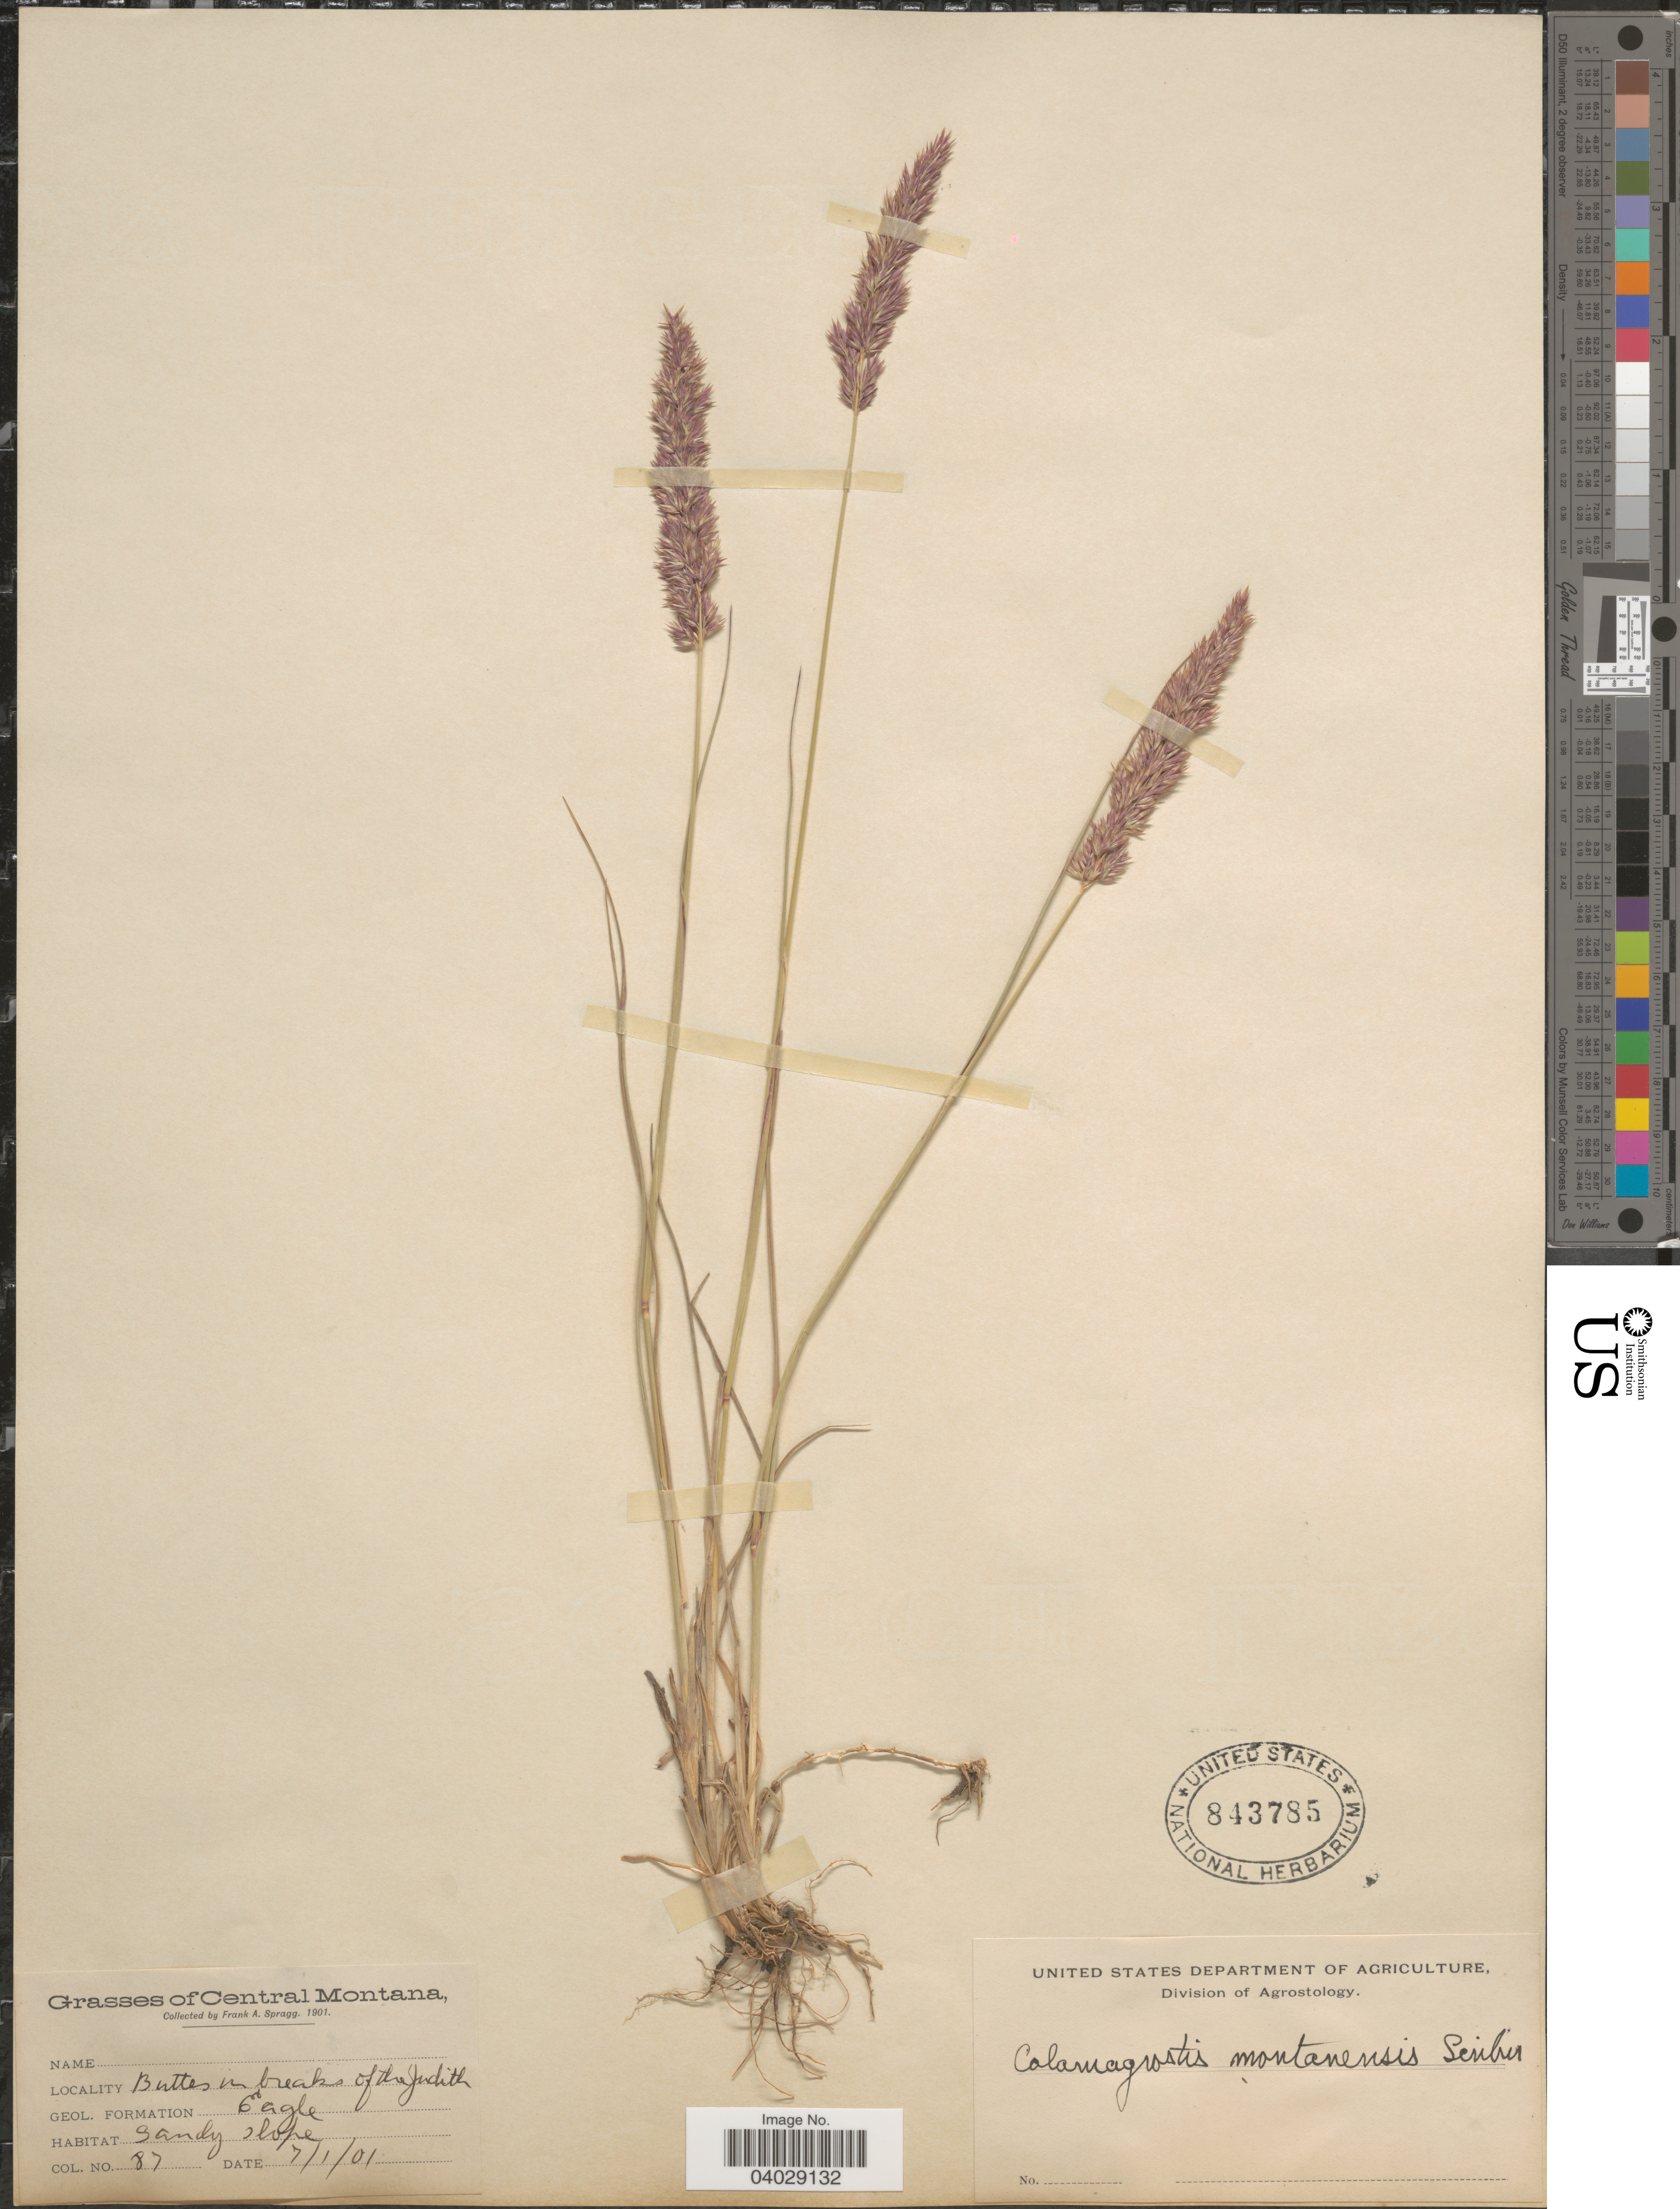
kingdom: Plantae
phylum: Tracheophyta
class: Liliopsida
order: Poales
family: Poaceae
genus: Calamagrostis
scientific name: Calamagrostis montanensis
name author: Scribn. ex Vasey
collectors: F. Spragg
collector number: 87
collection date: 1901-07-01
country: United States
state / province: Montana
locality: Central Montana. Buttes in breaks of the Judith. Geol. Formation Eagle.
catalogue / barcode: US 843785